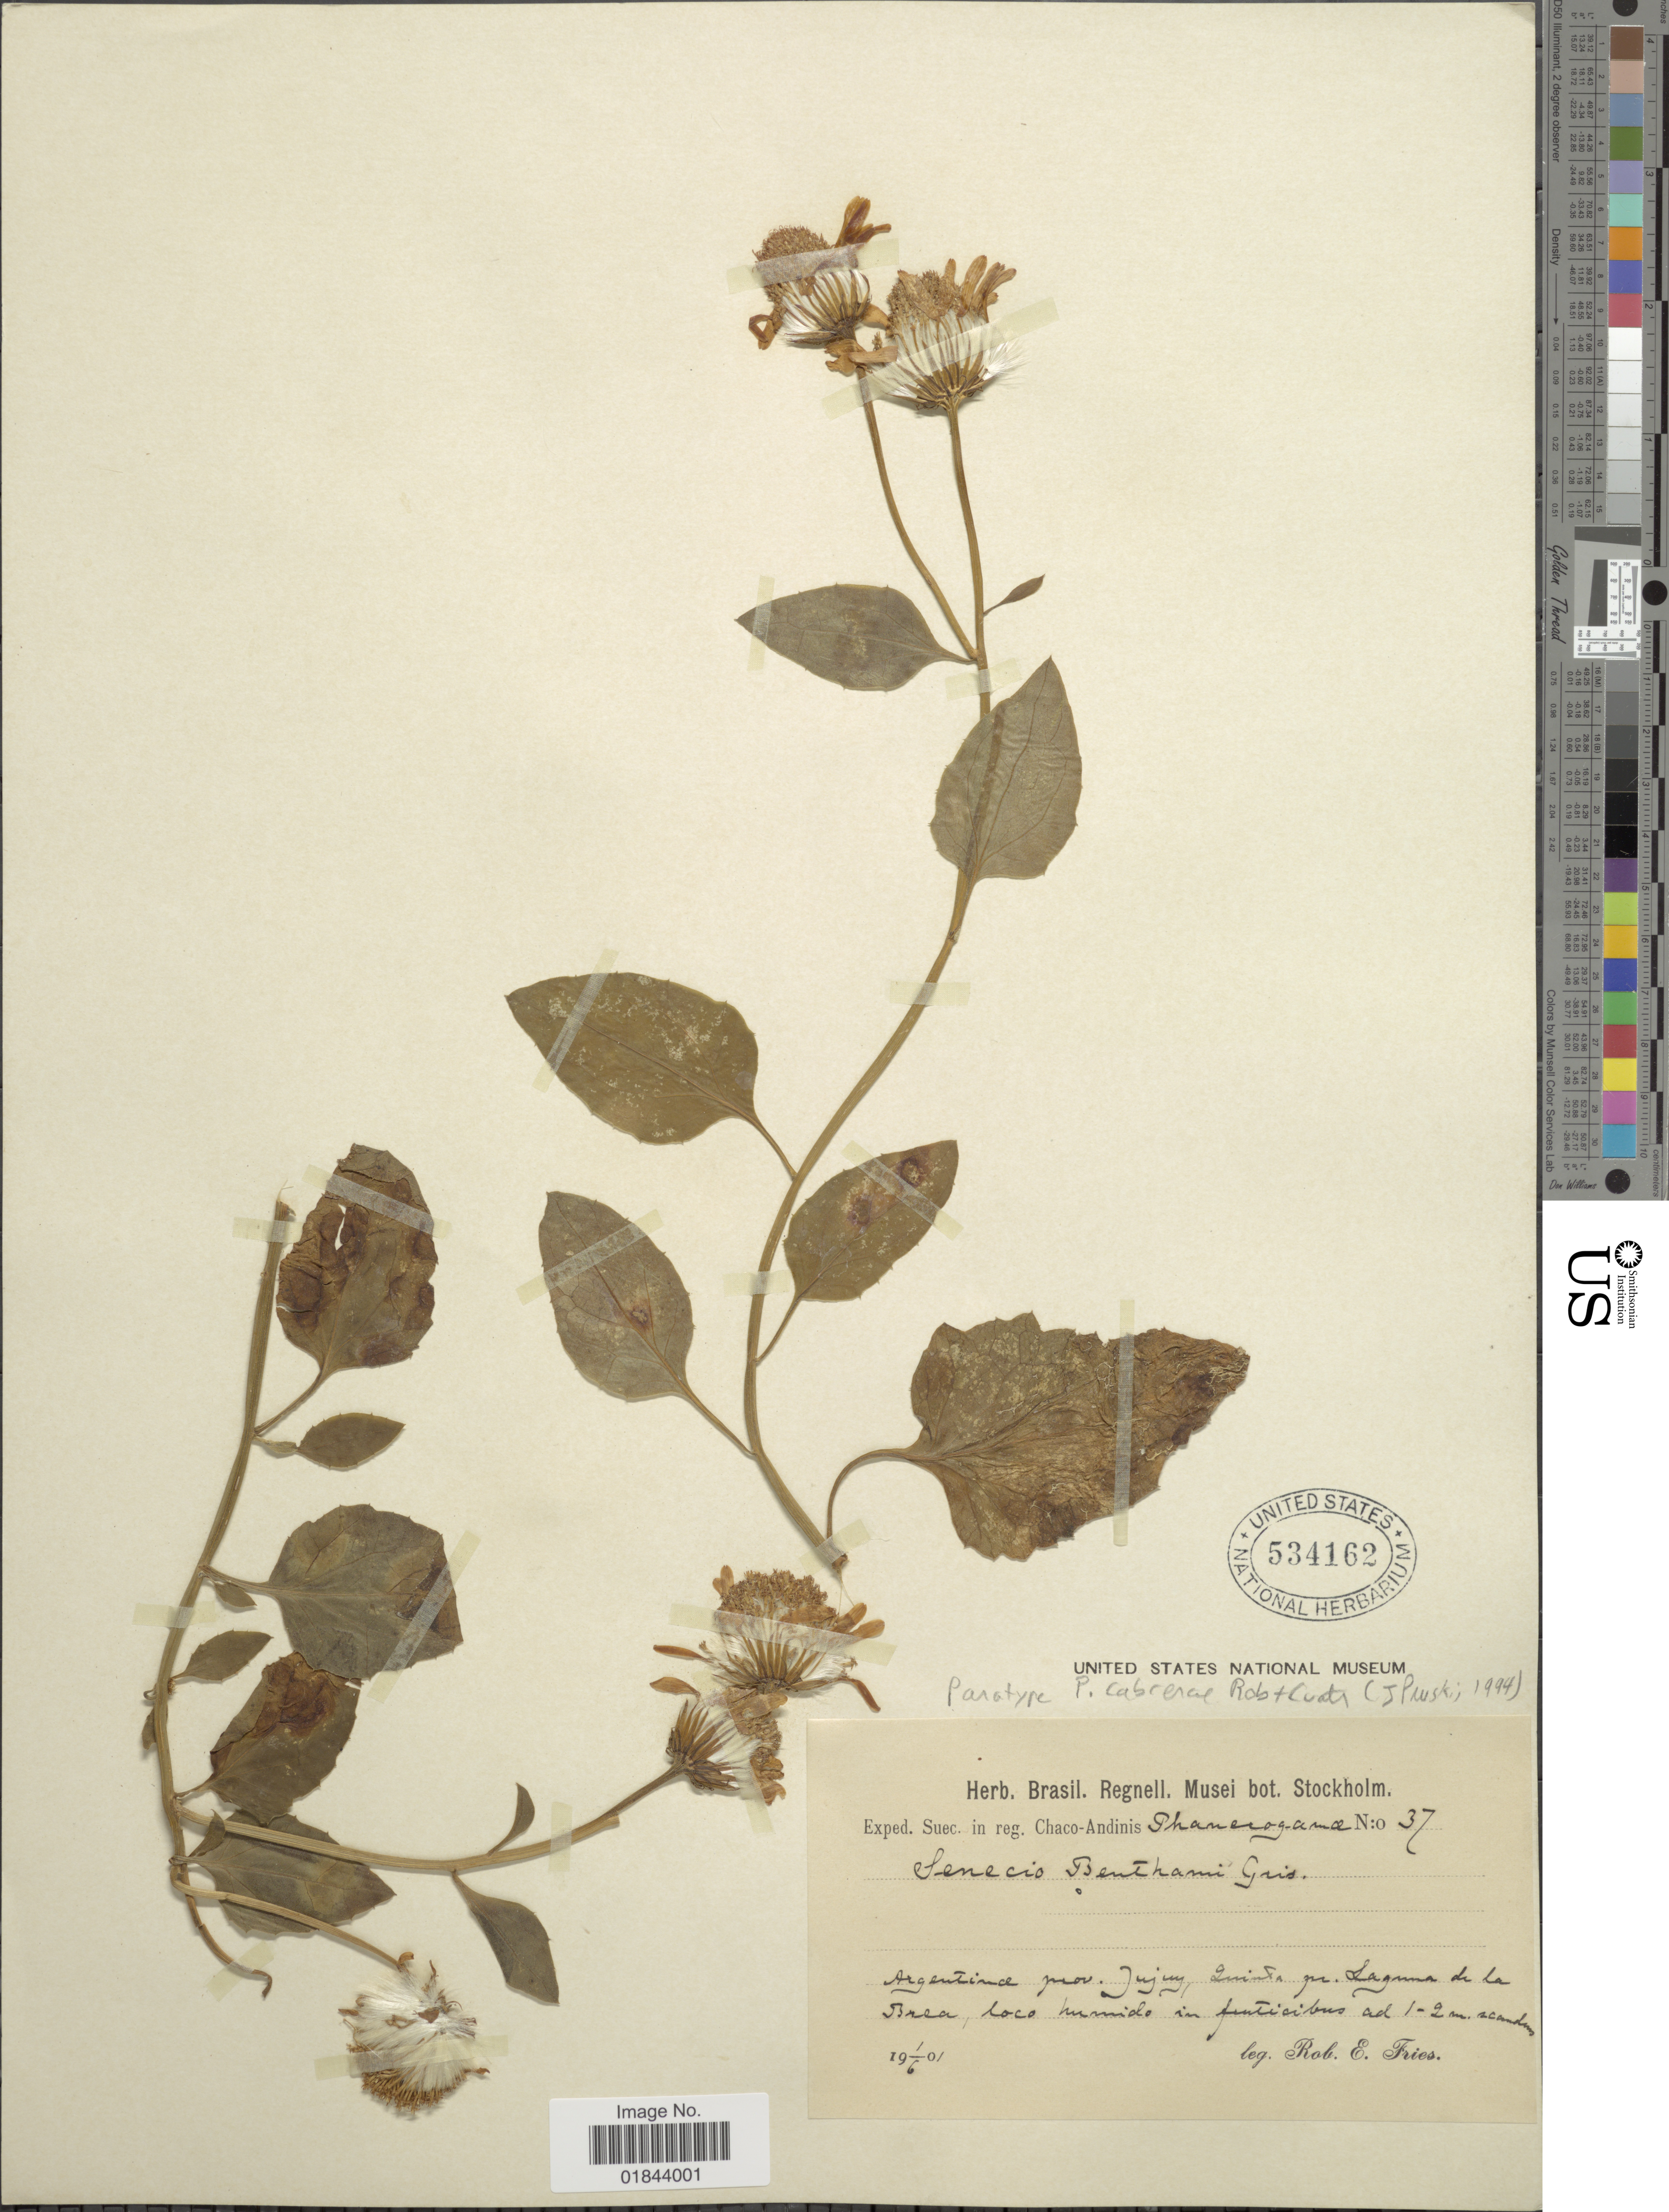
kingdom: Plantae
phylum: Tracheophyta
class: Magnoliopsida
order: Asterales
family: Asteraceae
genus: Pseudogynoxys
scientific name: Pseudogynoxys cabrerae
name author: H. Rob. & Cuatrec.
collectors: R. E. Fries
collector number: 37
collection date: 1901-06-01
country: Argentina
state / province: Jujuy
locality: Zuinta pr Laguna de La Brea, loco humide in fruticibus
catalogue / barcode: US 534162